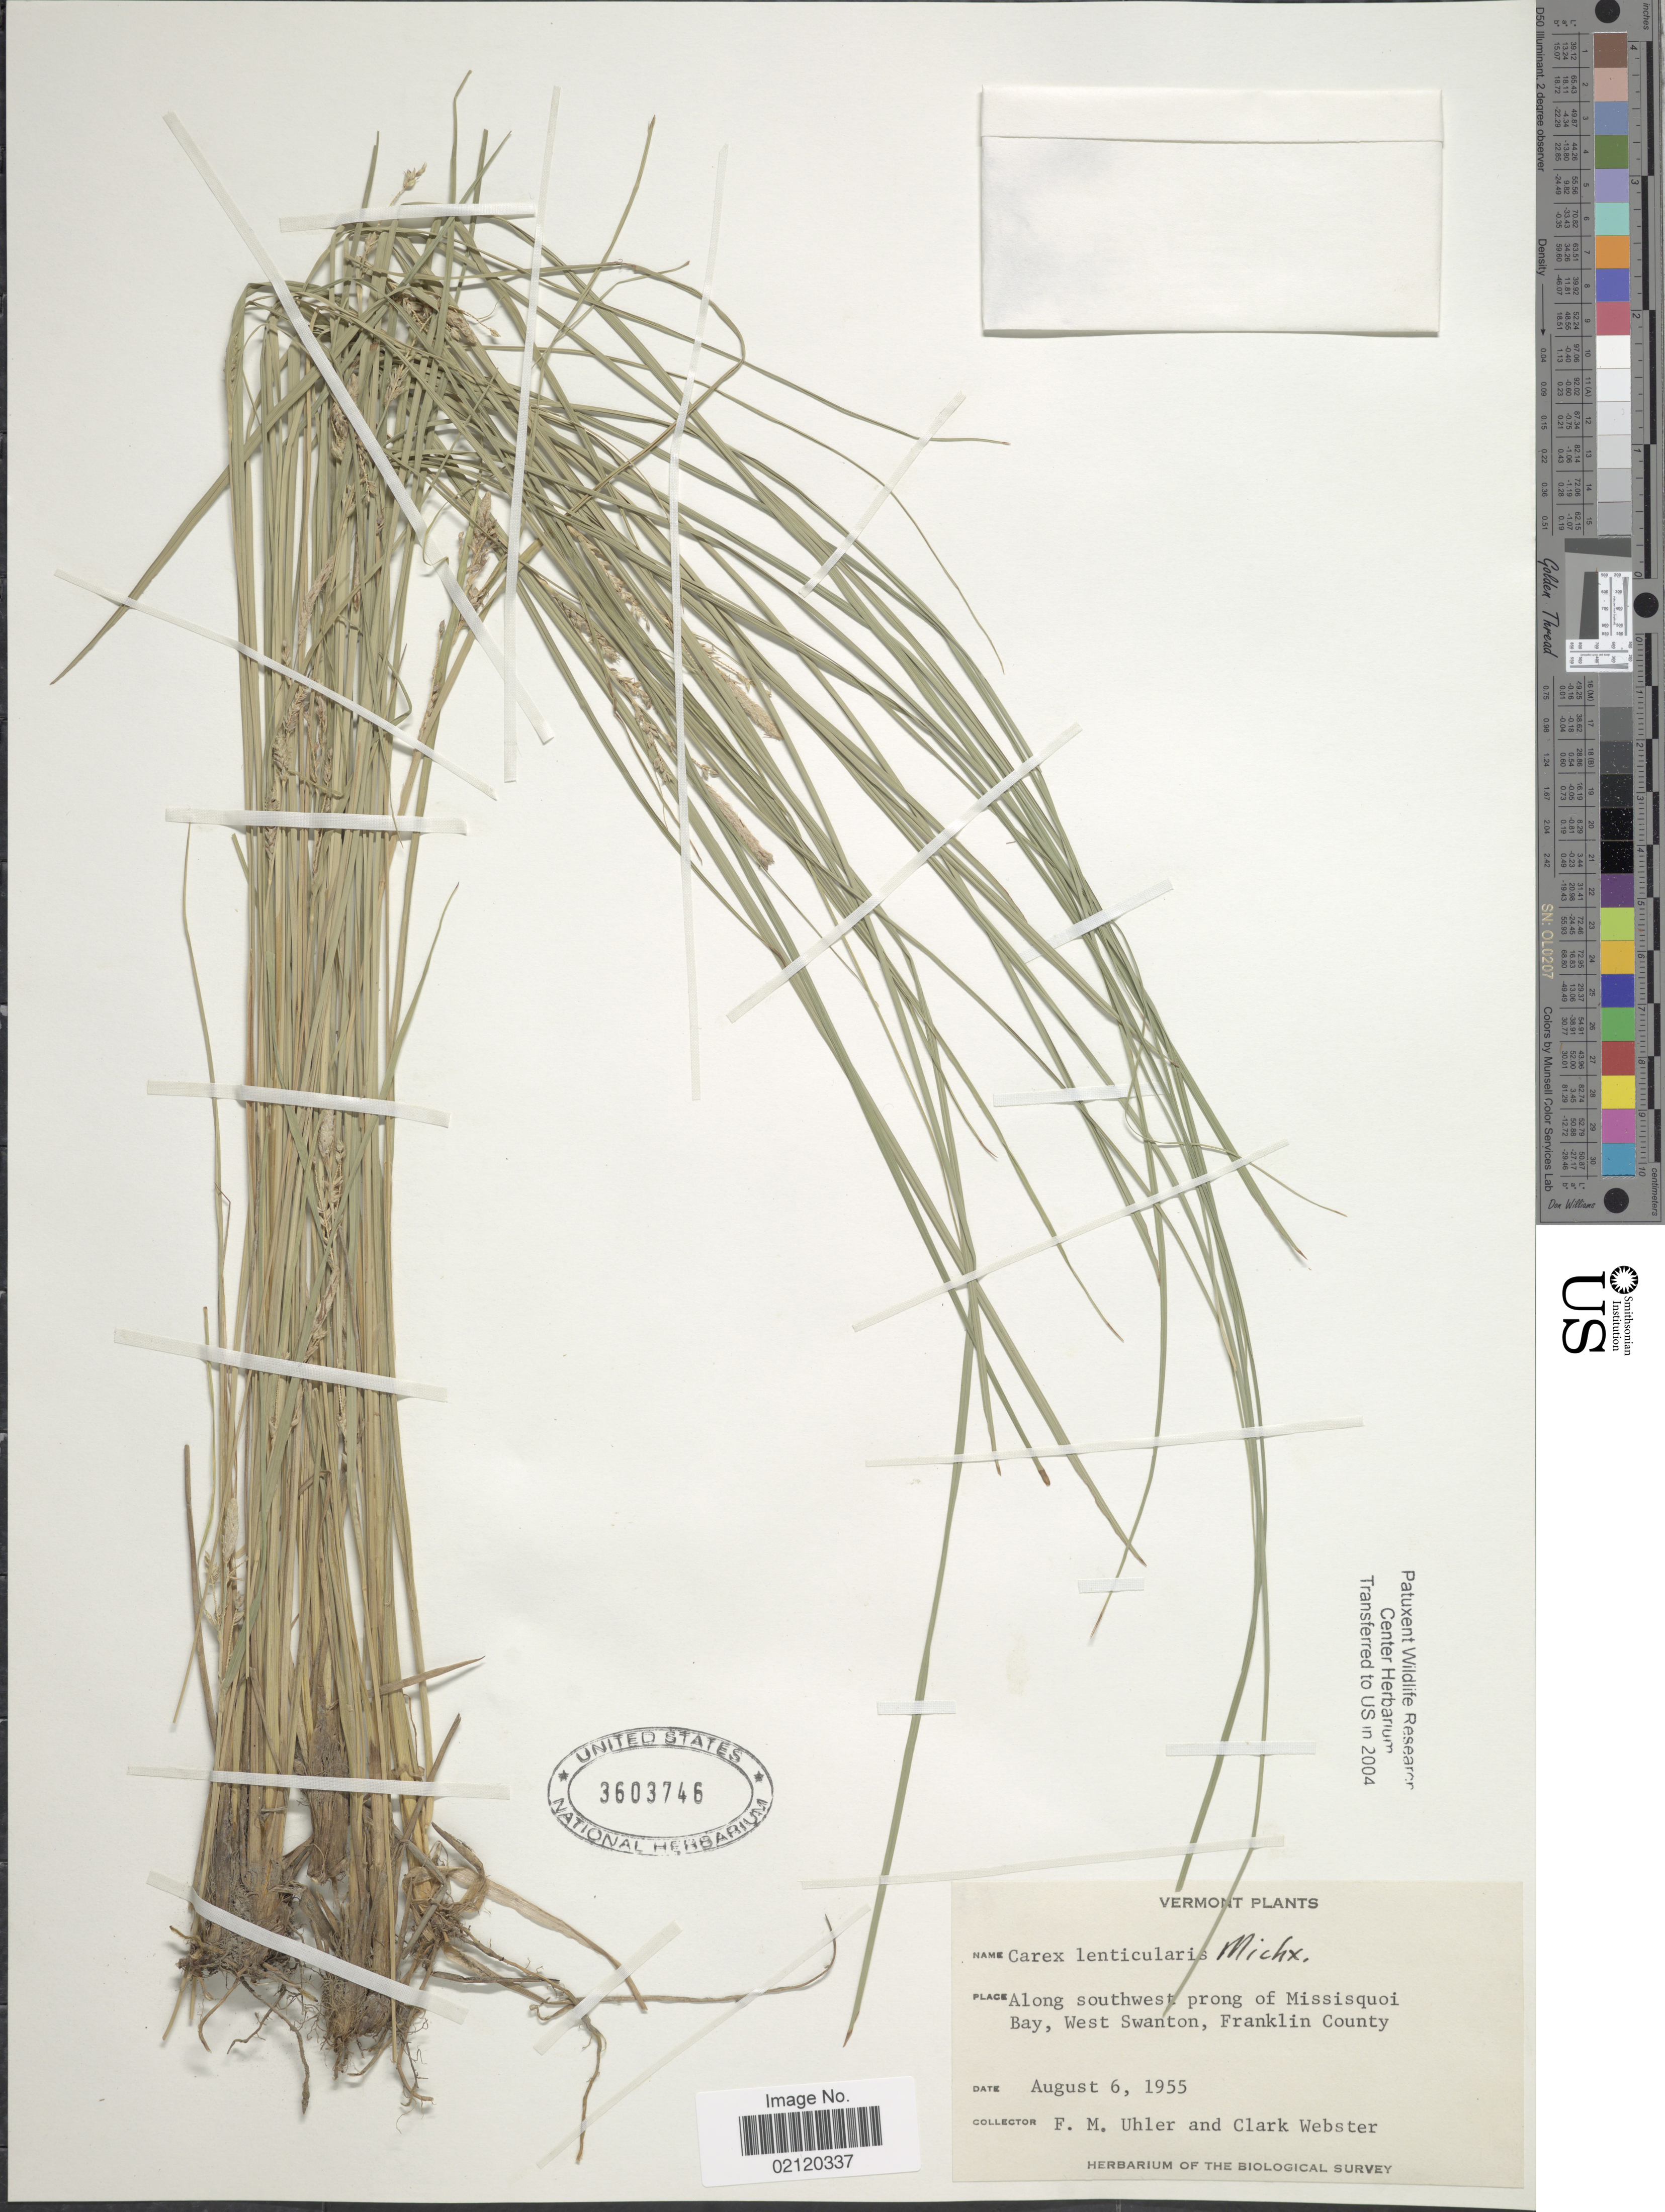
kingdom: Plantae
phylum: Tracheophyta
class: Liliopsida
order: Poales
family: Cyperaceae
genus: Carex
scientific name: Carex lenticularis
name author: Michx.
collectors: F. M. Uhler & C. Webster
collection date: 1955-08-06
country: United States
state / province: Vermont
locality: Along southwest prong of Missiquoi Bay, West Swanton, Franklin County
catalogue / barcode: US 3603746